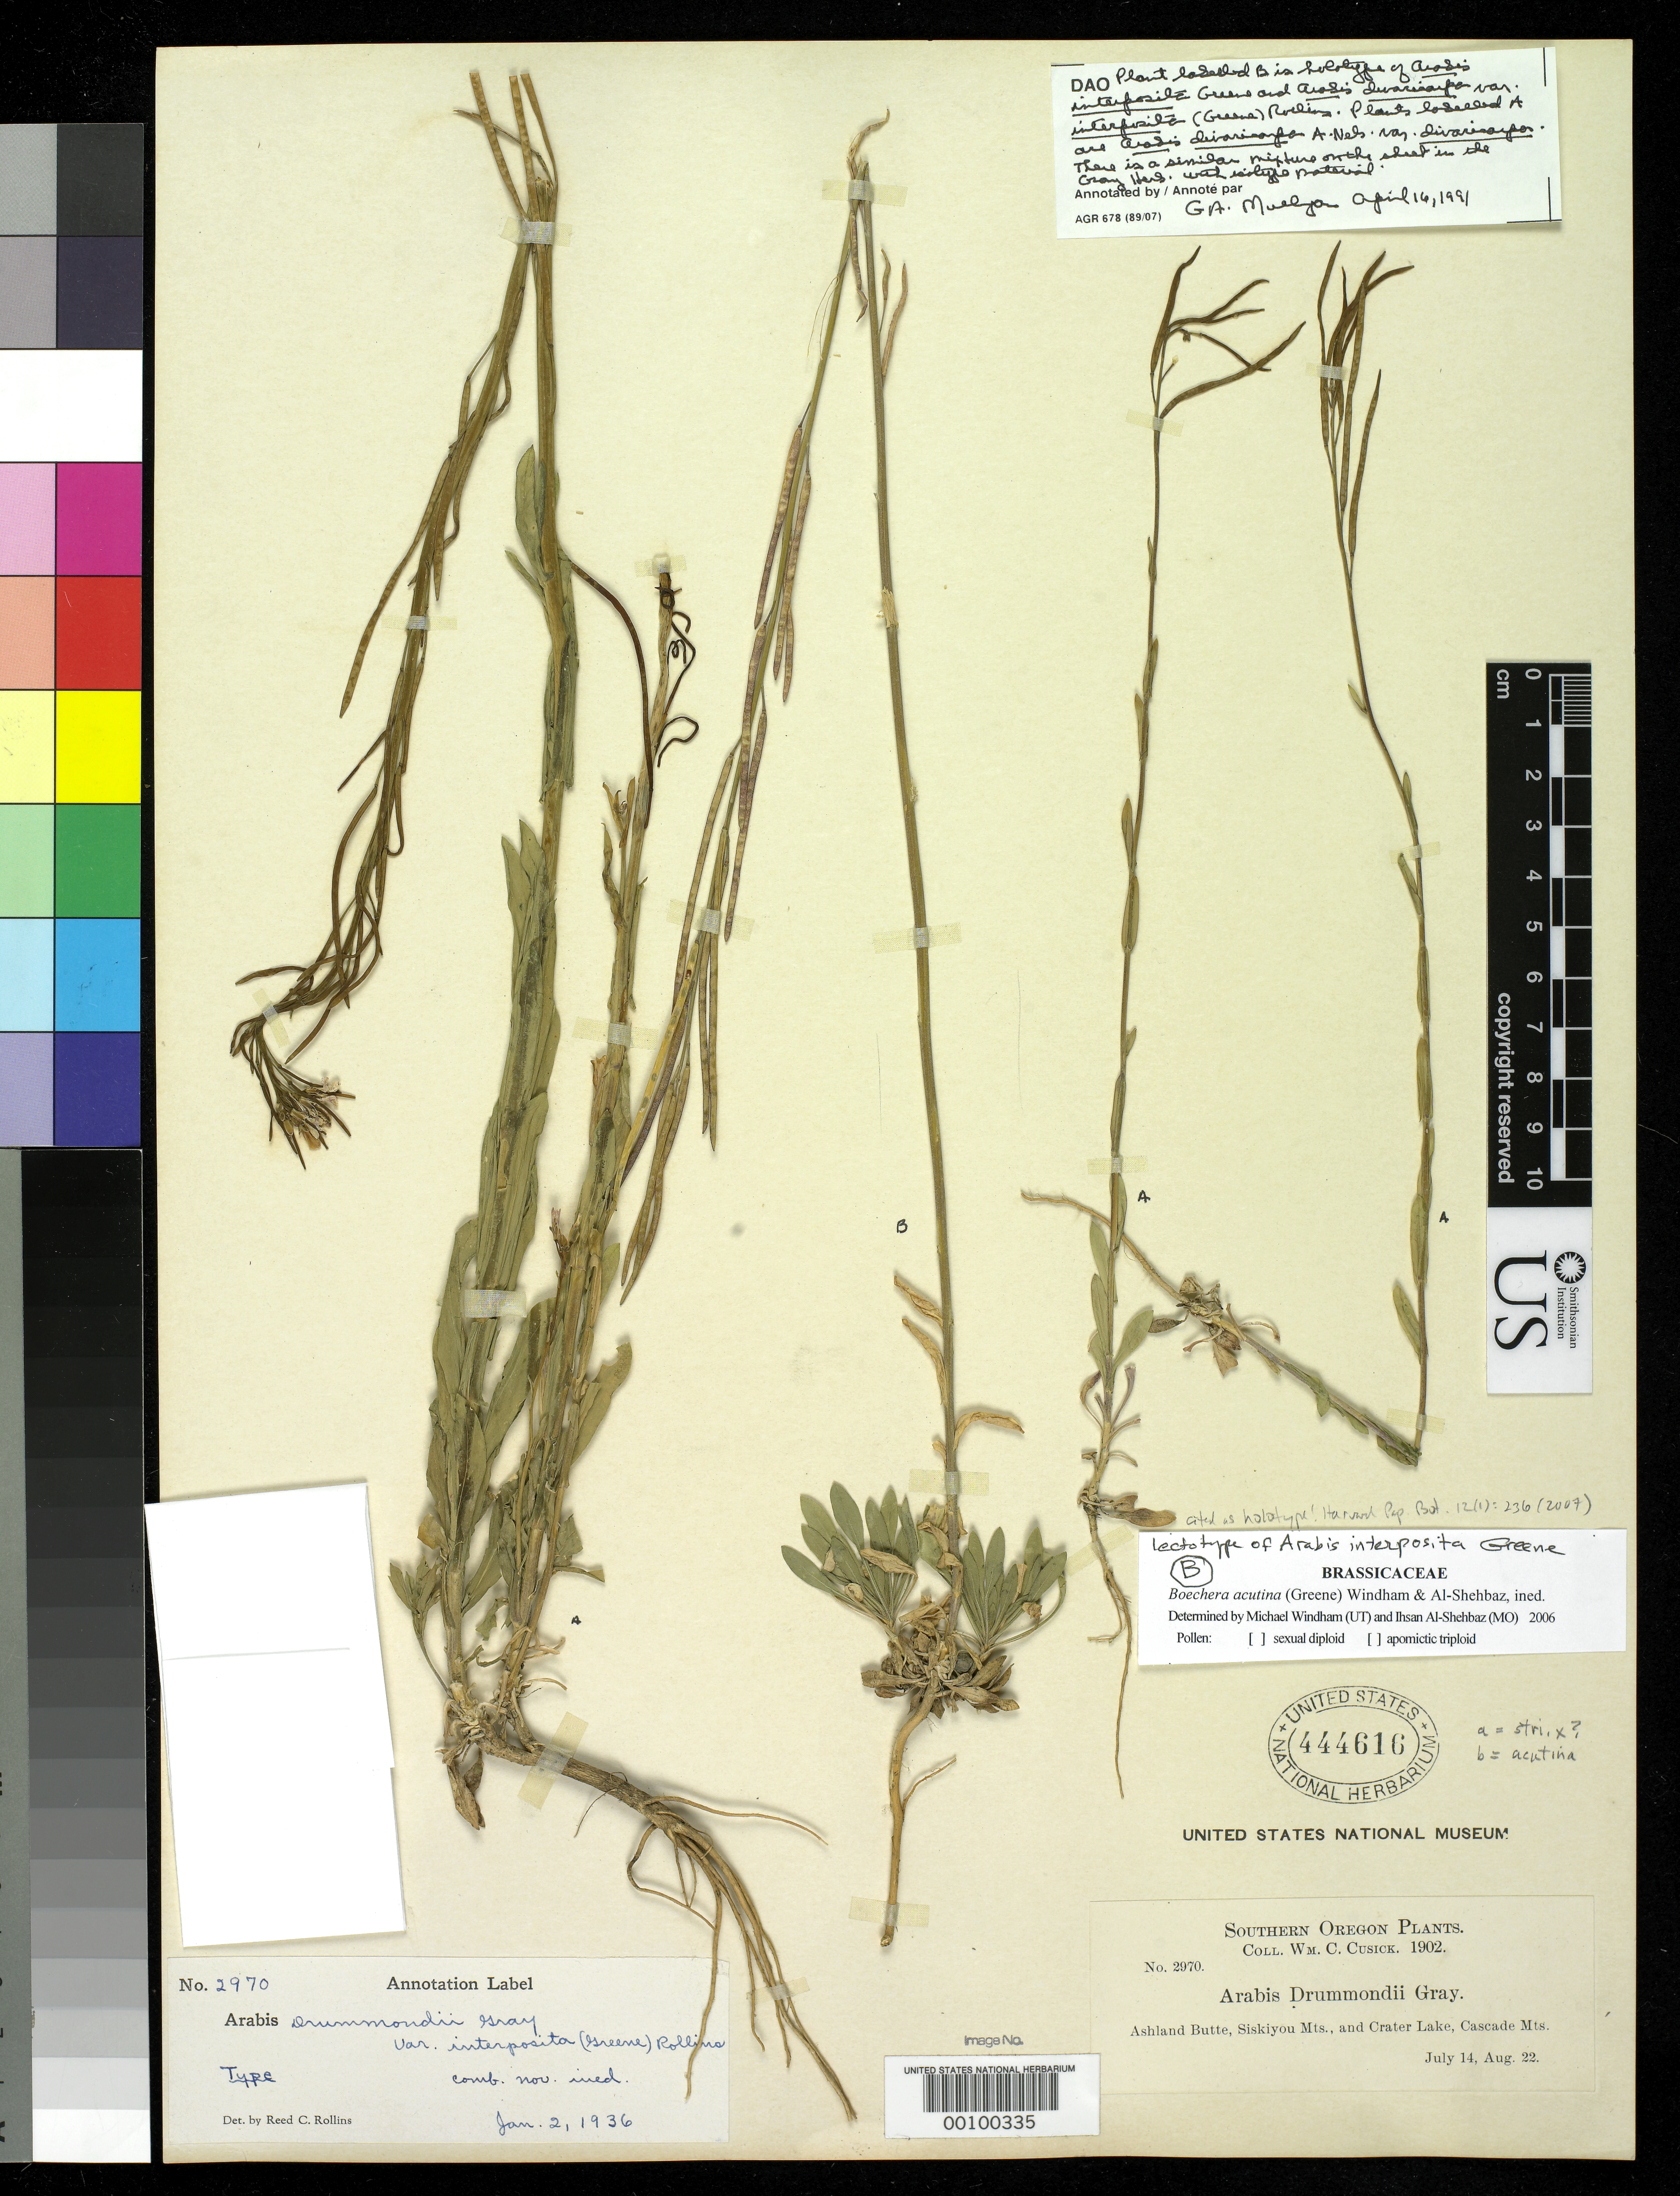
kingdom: Plantae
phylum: Tracheophyta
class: Magnoliopsida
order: Brassicales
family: Brassicaceae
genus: Arabis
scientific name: Arabis interposita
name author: Greene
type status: Holotype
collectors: W. C. Cusick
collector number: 2970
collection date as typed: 14 Jul 1902 to 22 Aug 1902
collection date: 1902-07-14/1902-08-22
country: United States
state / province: California / Oregon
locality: Cascade Mt.; Siskiyou Mts.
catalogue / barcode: US 444616